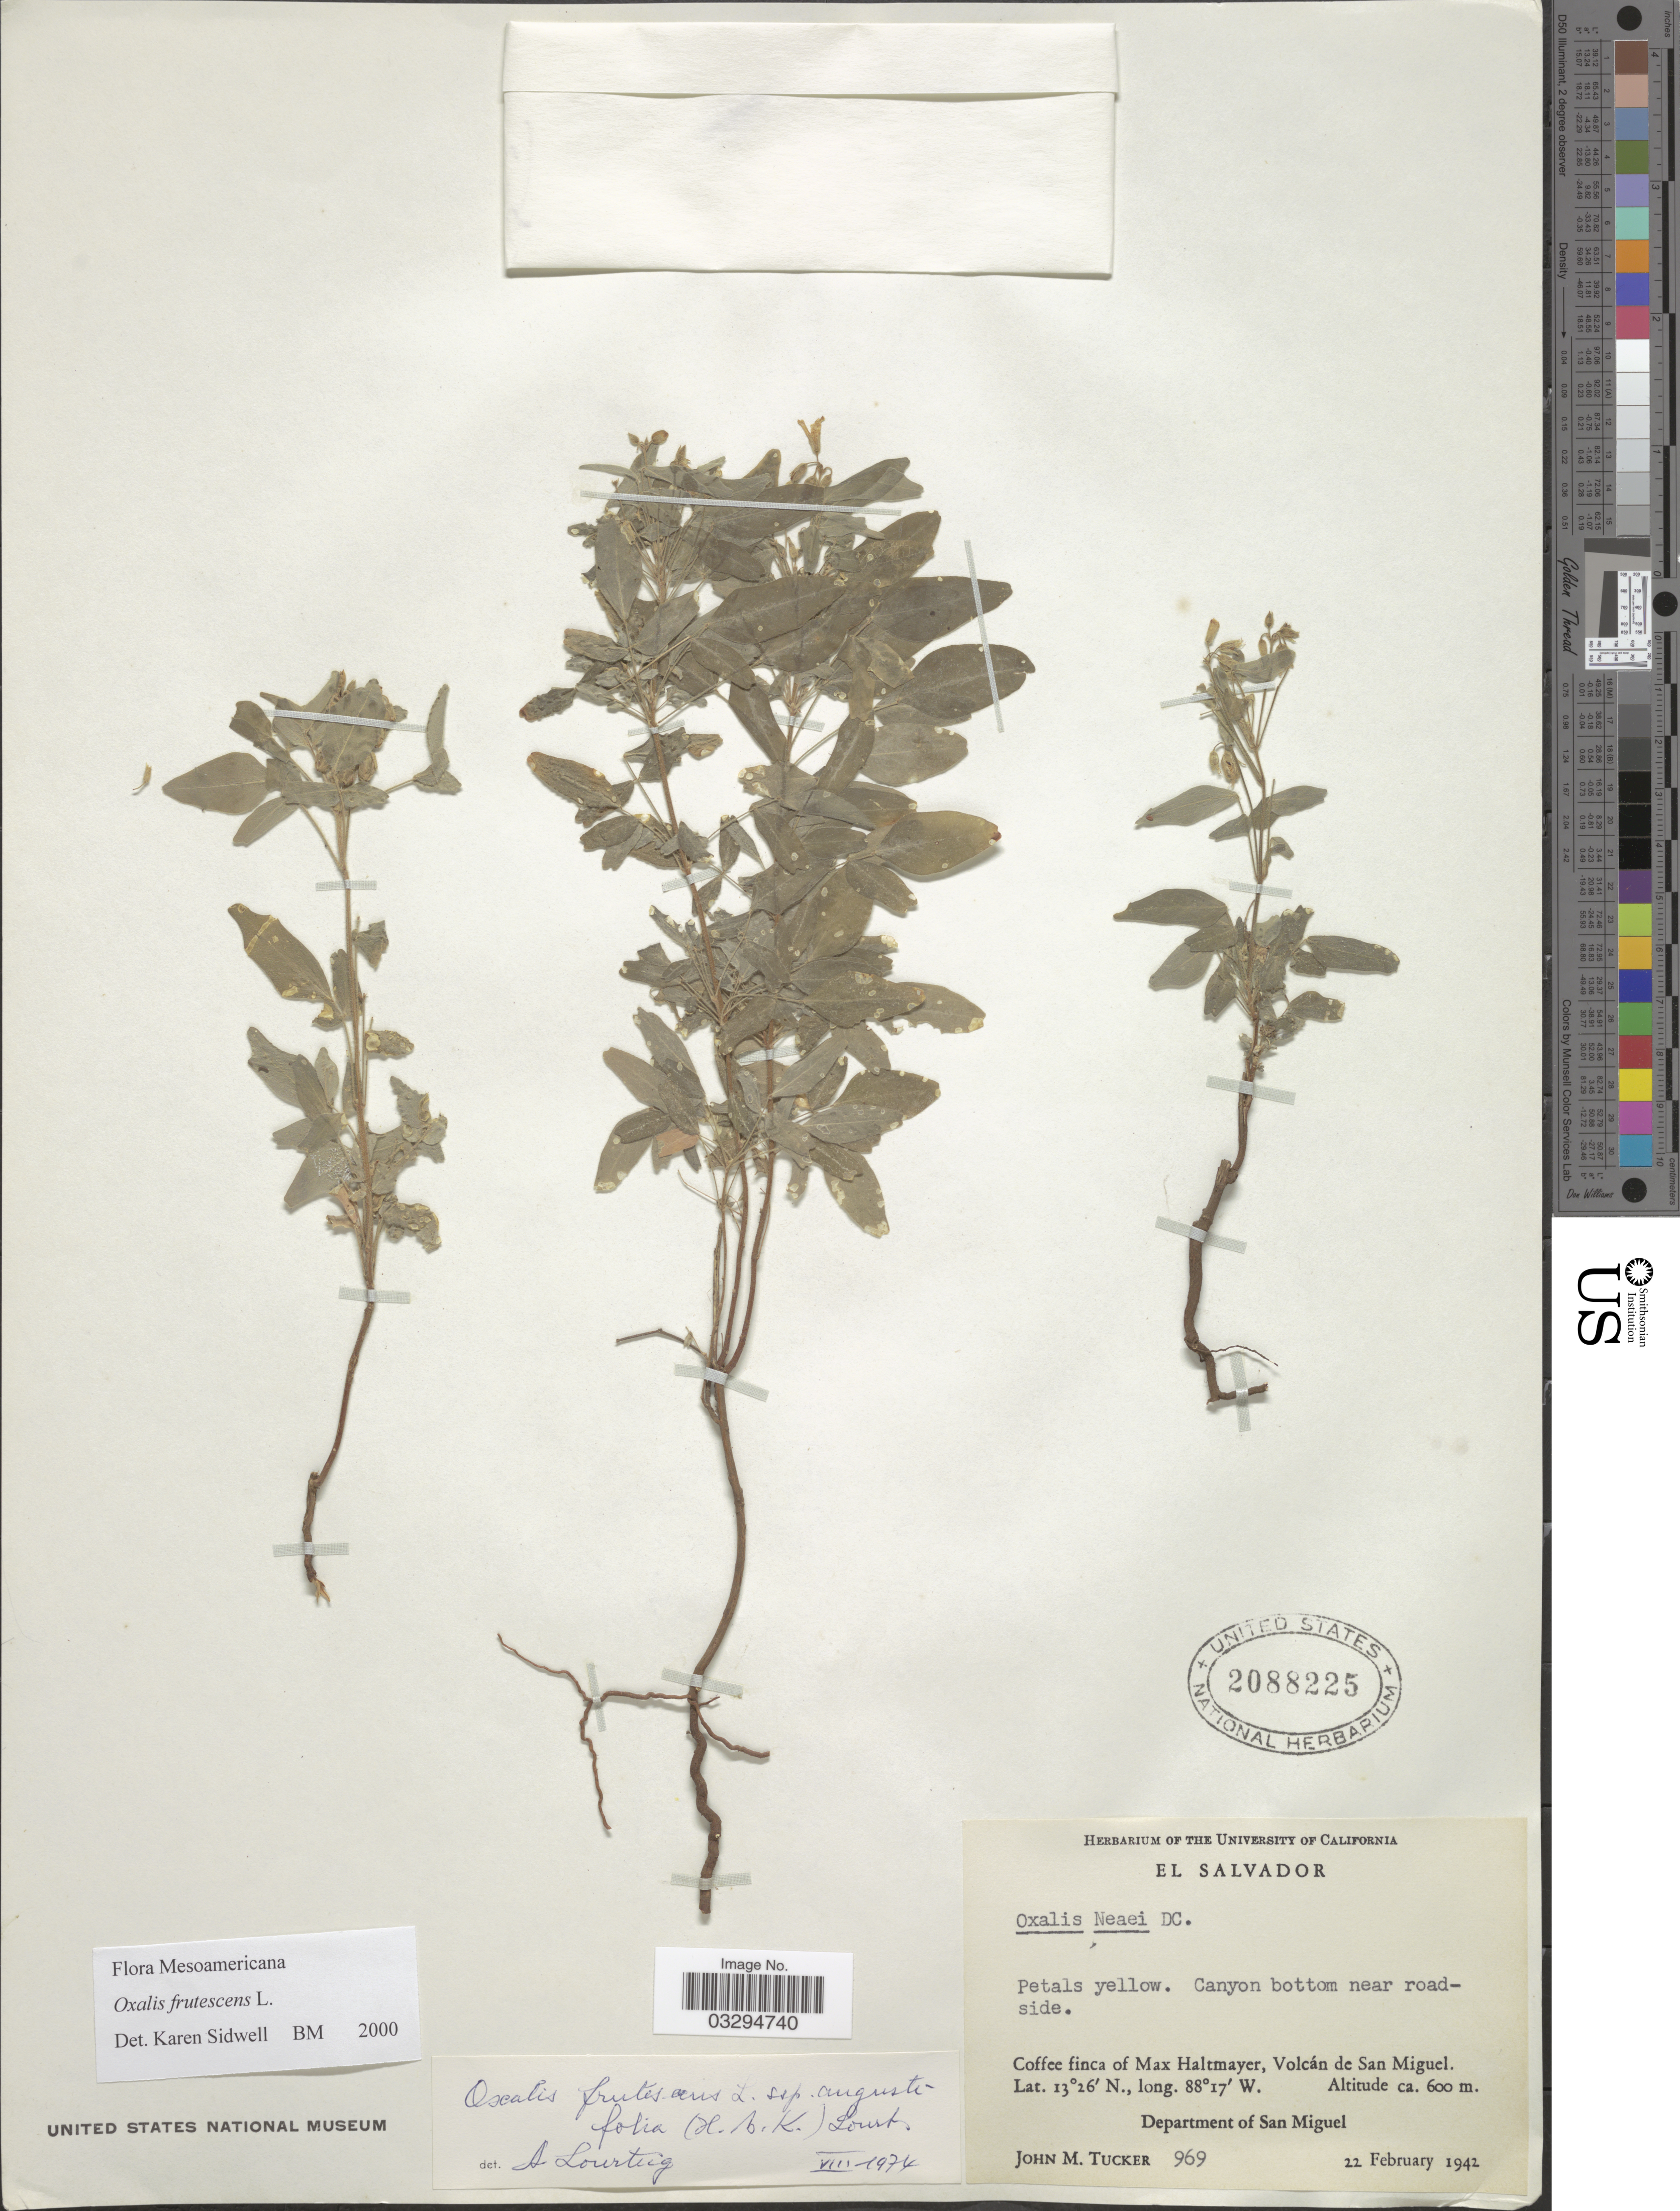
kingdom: Plantae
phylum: Tracheophyta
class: Magnoliopsida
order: Oxalidales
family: Oxalidaceae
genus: Oxalis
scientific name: Oxalis frutescens subsp. angustifolia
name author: (Kunth) Lourteig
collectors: J. M. Tucker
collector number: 969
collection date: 1942-02-22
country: El Salvador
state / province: San Miguel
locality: Coffee finca of Max Haltmayer, Volcán de San Miguel. Department of San Miguel.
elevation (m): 600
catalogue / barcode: US 2088225